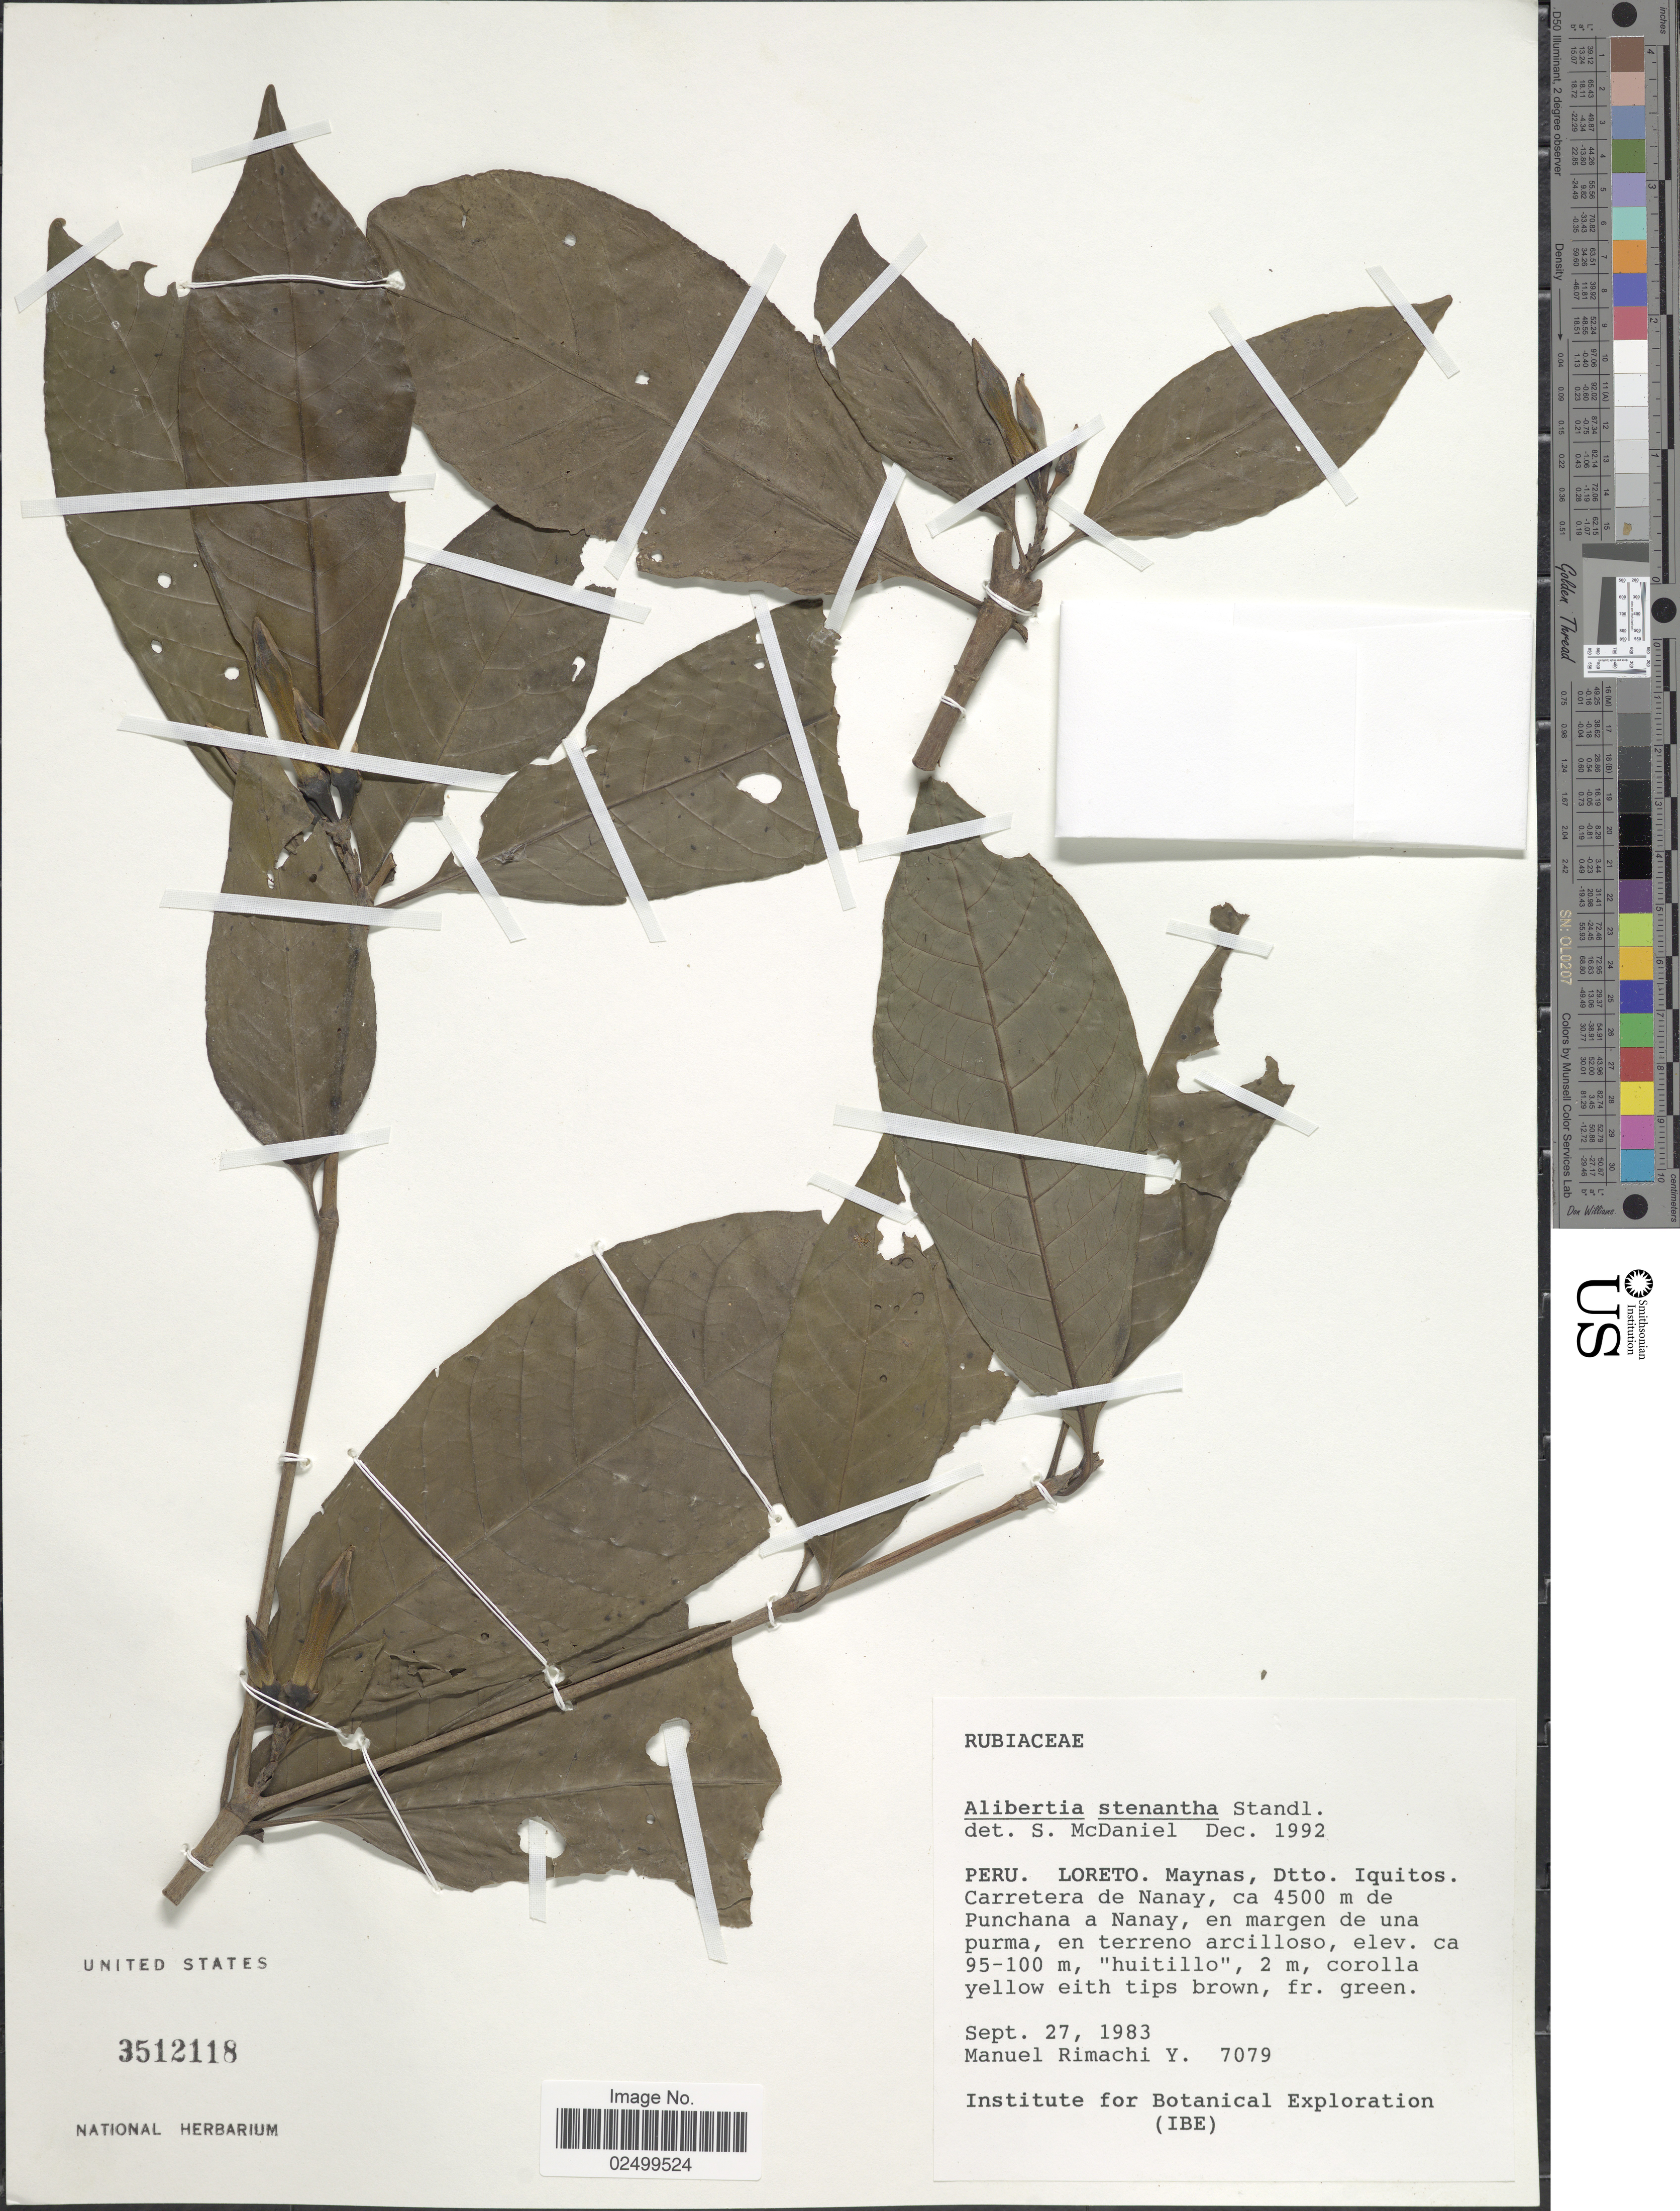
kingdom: Plantae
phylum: Tracheophyta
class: Magnoliopsida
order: Gentianales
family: Rubiaceae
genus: Alibertia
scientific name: Alibertia tessmannii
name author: (Standl.) Delprete & C.H. Perss.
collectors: M. Rimachi Y.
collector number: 7079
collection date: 1983-09-27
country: Peru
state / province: Loreto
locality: Maynas, Dtto Iquitos. Carretera de Nanay, ca 4500 m de Punchana a Nanay, en margen de una purma, en terreno arcilloso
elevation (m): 95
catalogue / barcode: US 3512118